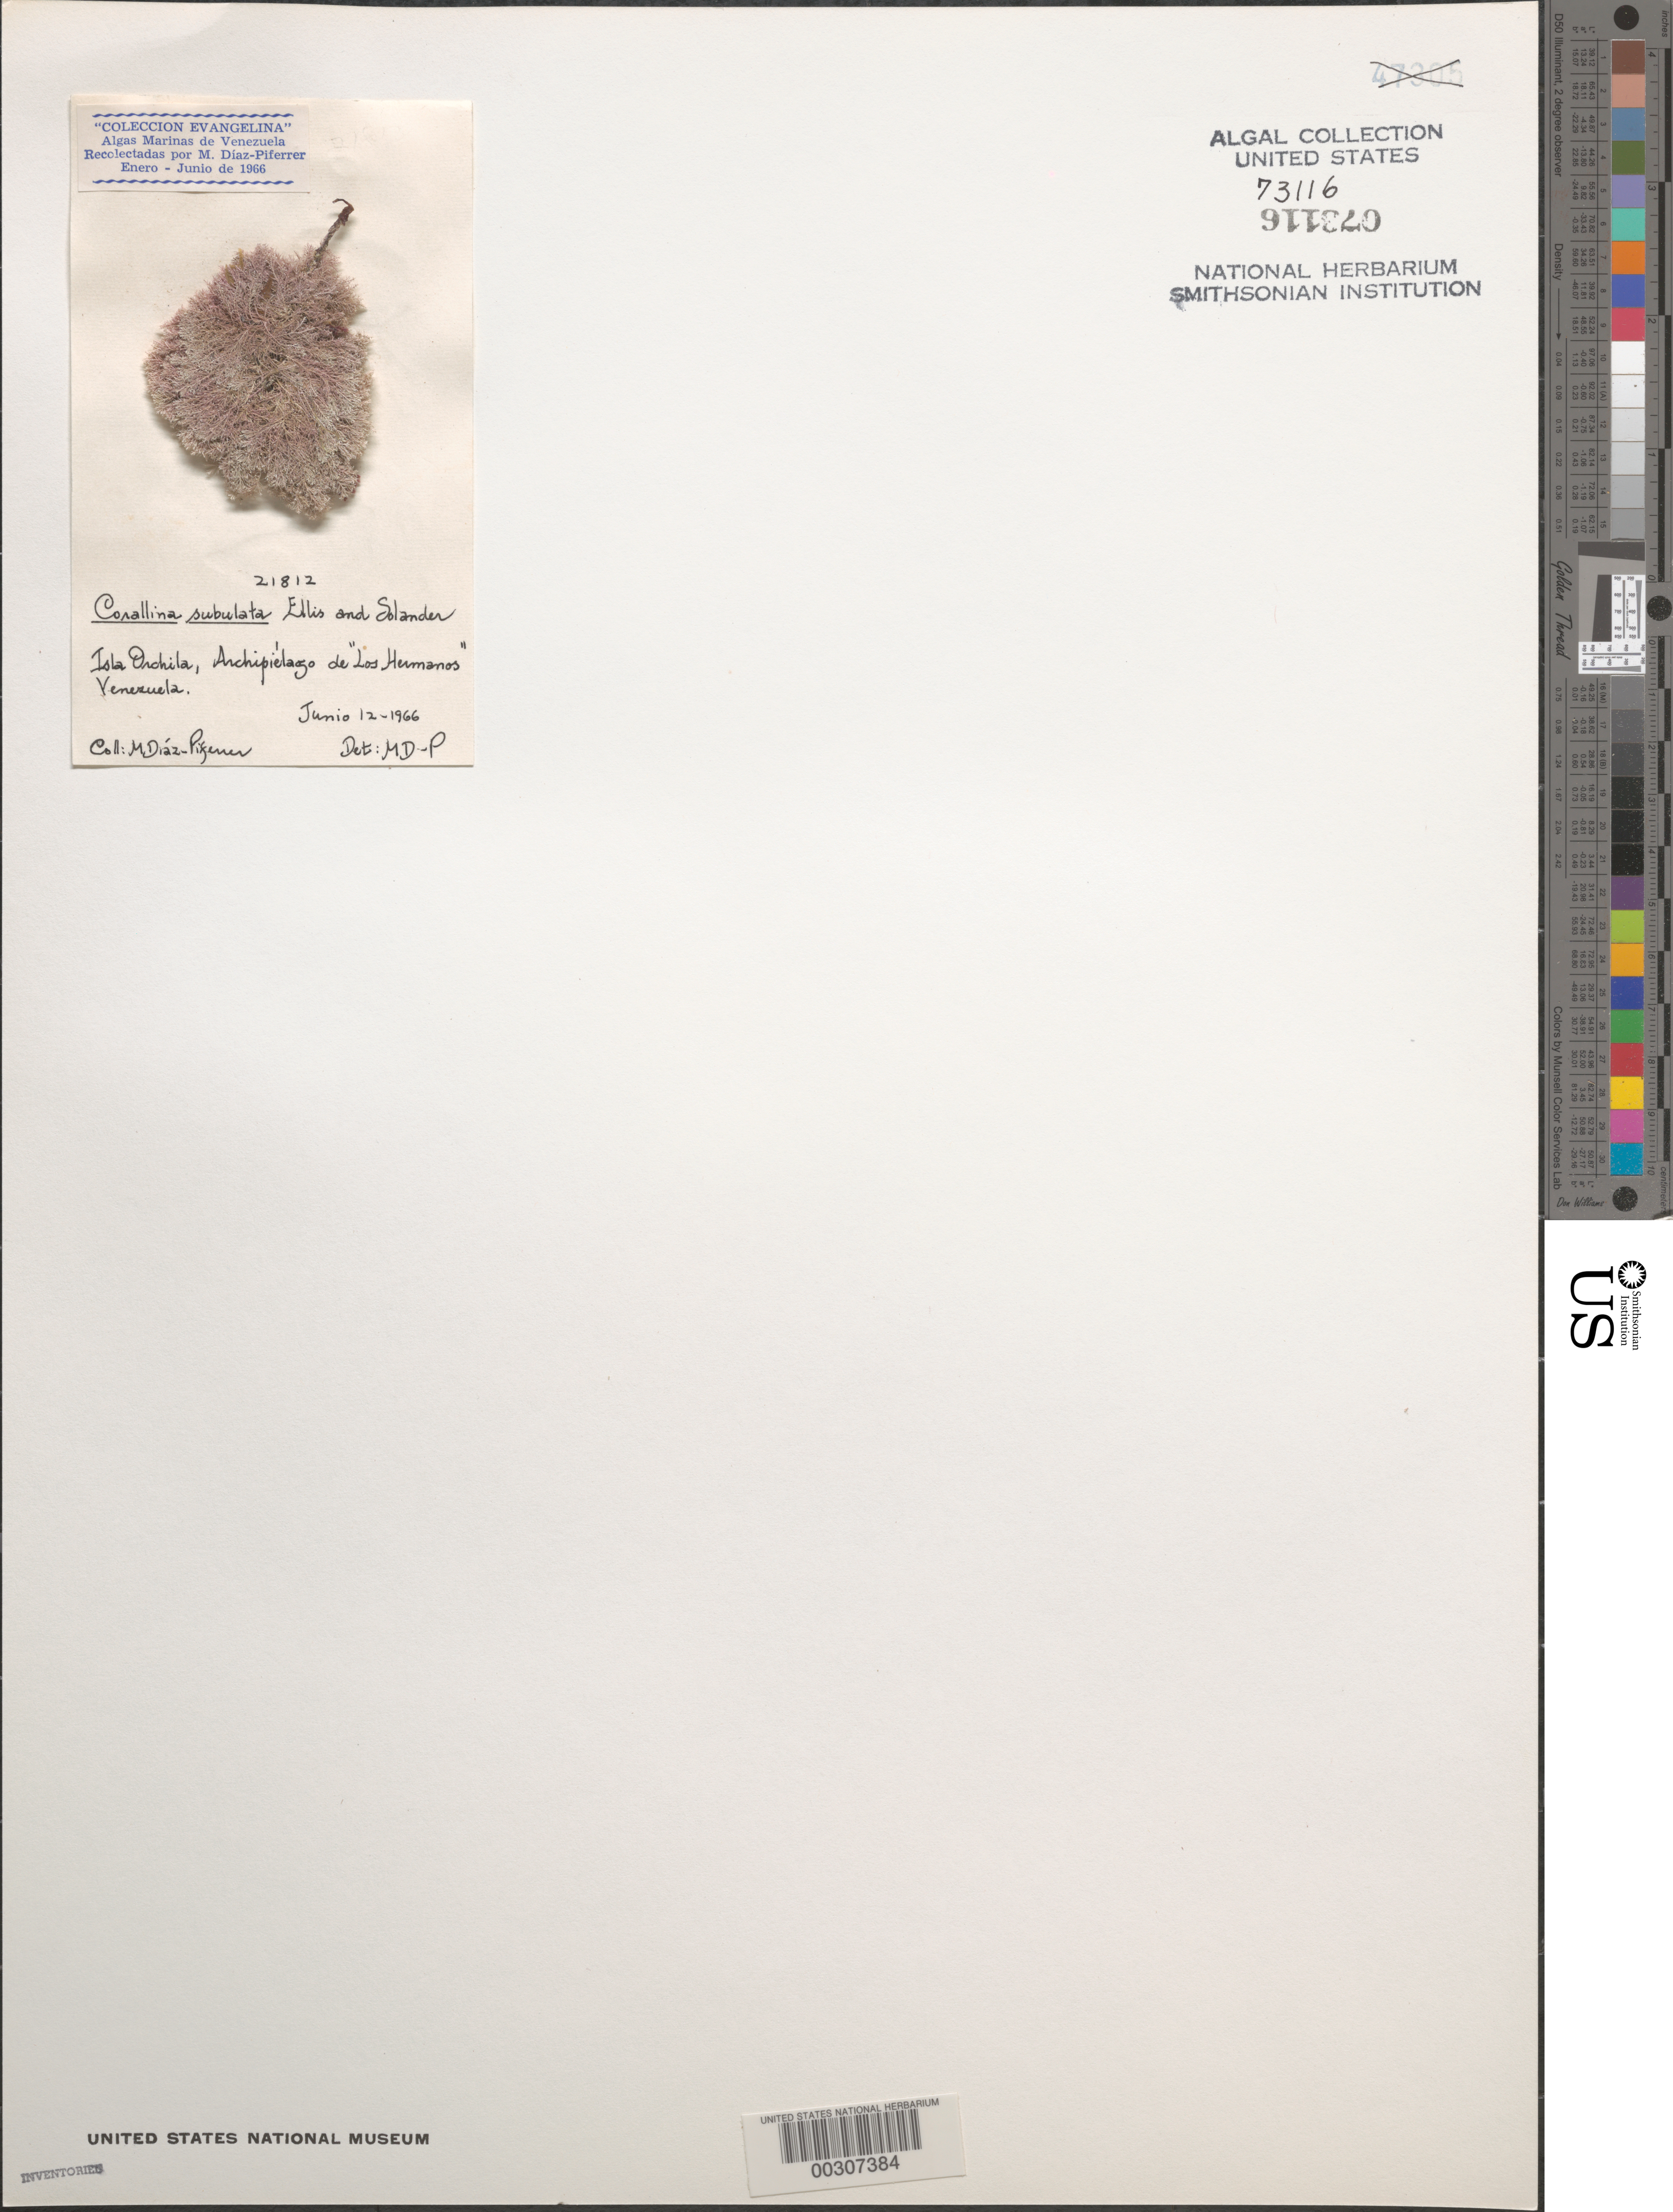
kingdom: Plantae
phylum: Rhodophyta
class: Florideophyceae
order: Corallinales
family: Corallinaceae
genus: Jania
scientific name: Jania subulata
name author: (Ellis & Sol.) Sond.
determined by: Algae name updating Project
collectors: M. Diaz-Piferrer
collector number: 21812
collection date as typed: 12 Jun 1966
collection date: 1966-06-12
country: Venezuela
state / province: Dependencias Federales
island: Isla La Orquilla [Isla Orchilla]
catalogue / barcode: US 73116